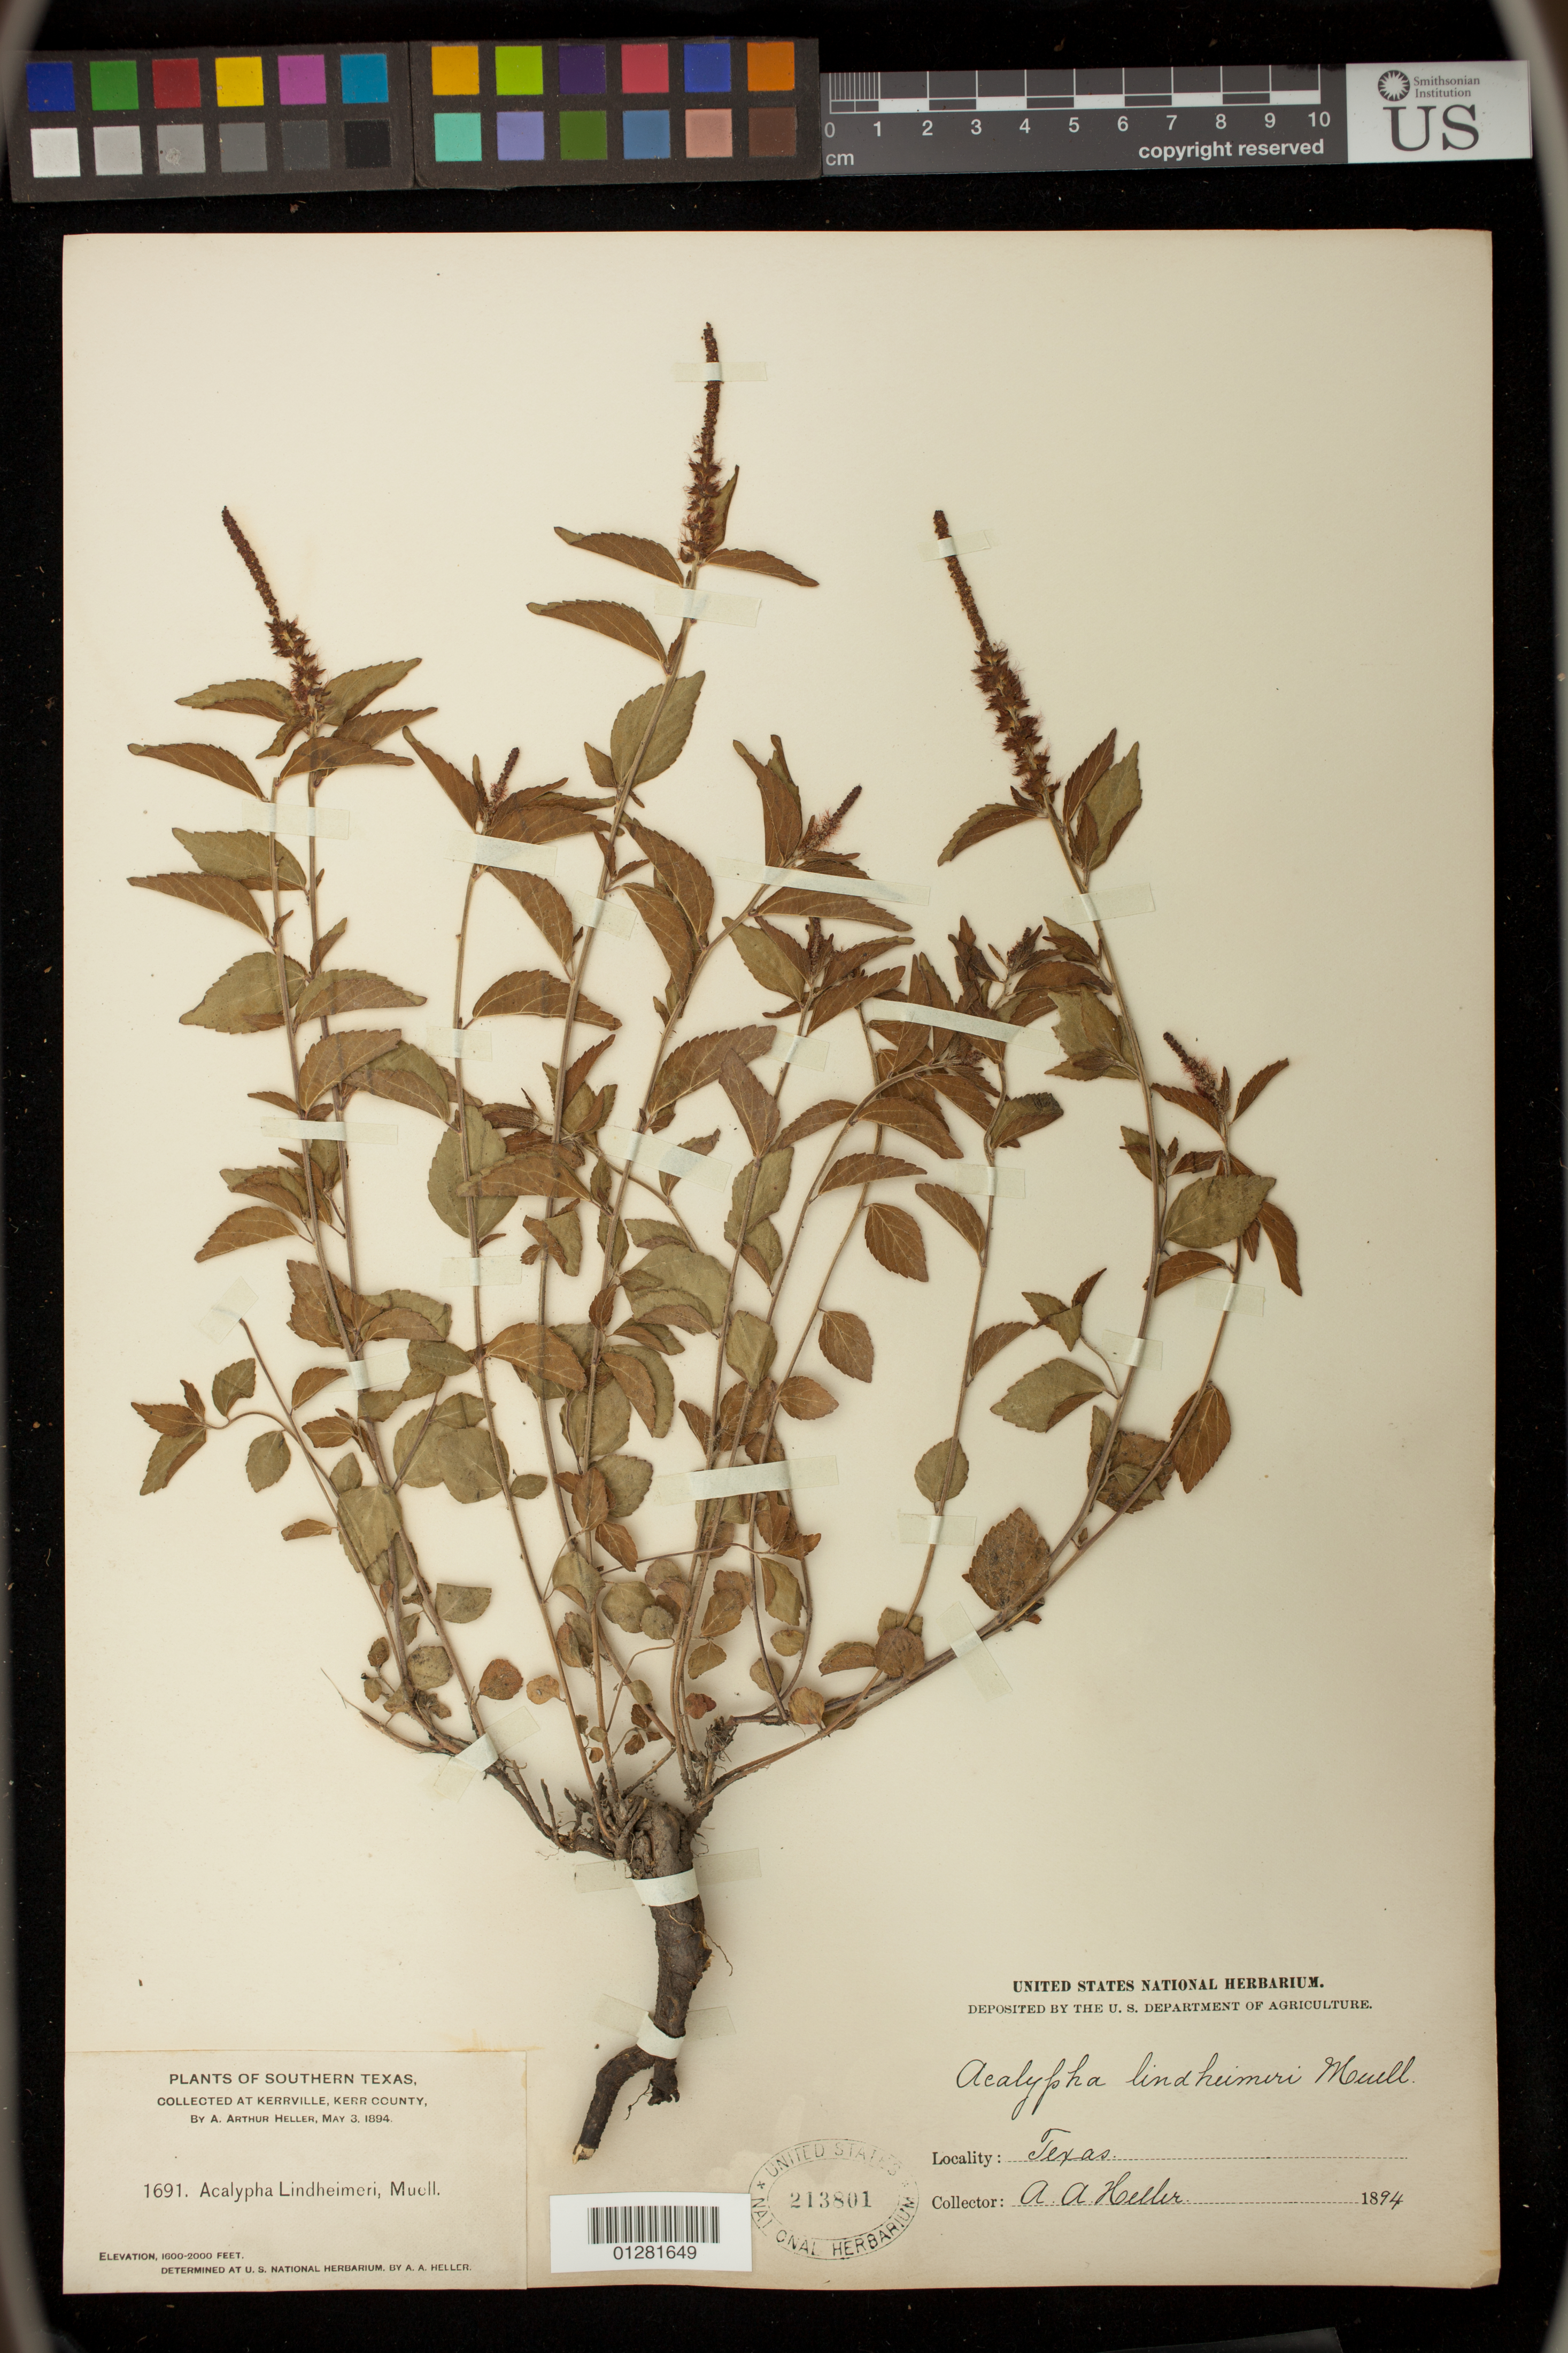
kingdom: Plantae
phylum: Tracheophyta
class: Magnoliopsida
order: Malpighiales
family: Euphorbiaceae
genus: Acalypha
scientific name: Acalypha lindheimeri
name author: Müll. Arg.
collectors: A. A. Heller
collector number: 1691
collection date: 1894-05-03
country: United States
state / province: Texas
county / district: Kerr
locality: Kerrville.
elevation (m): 488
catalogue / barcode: US 213801